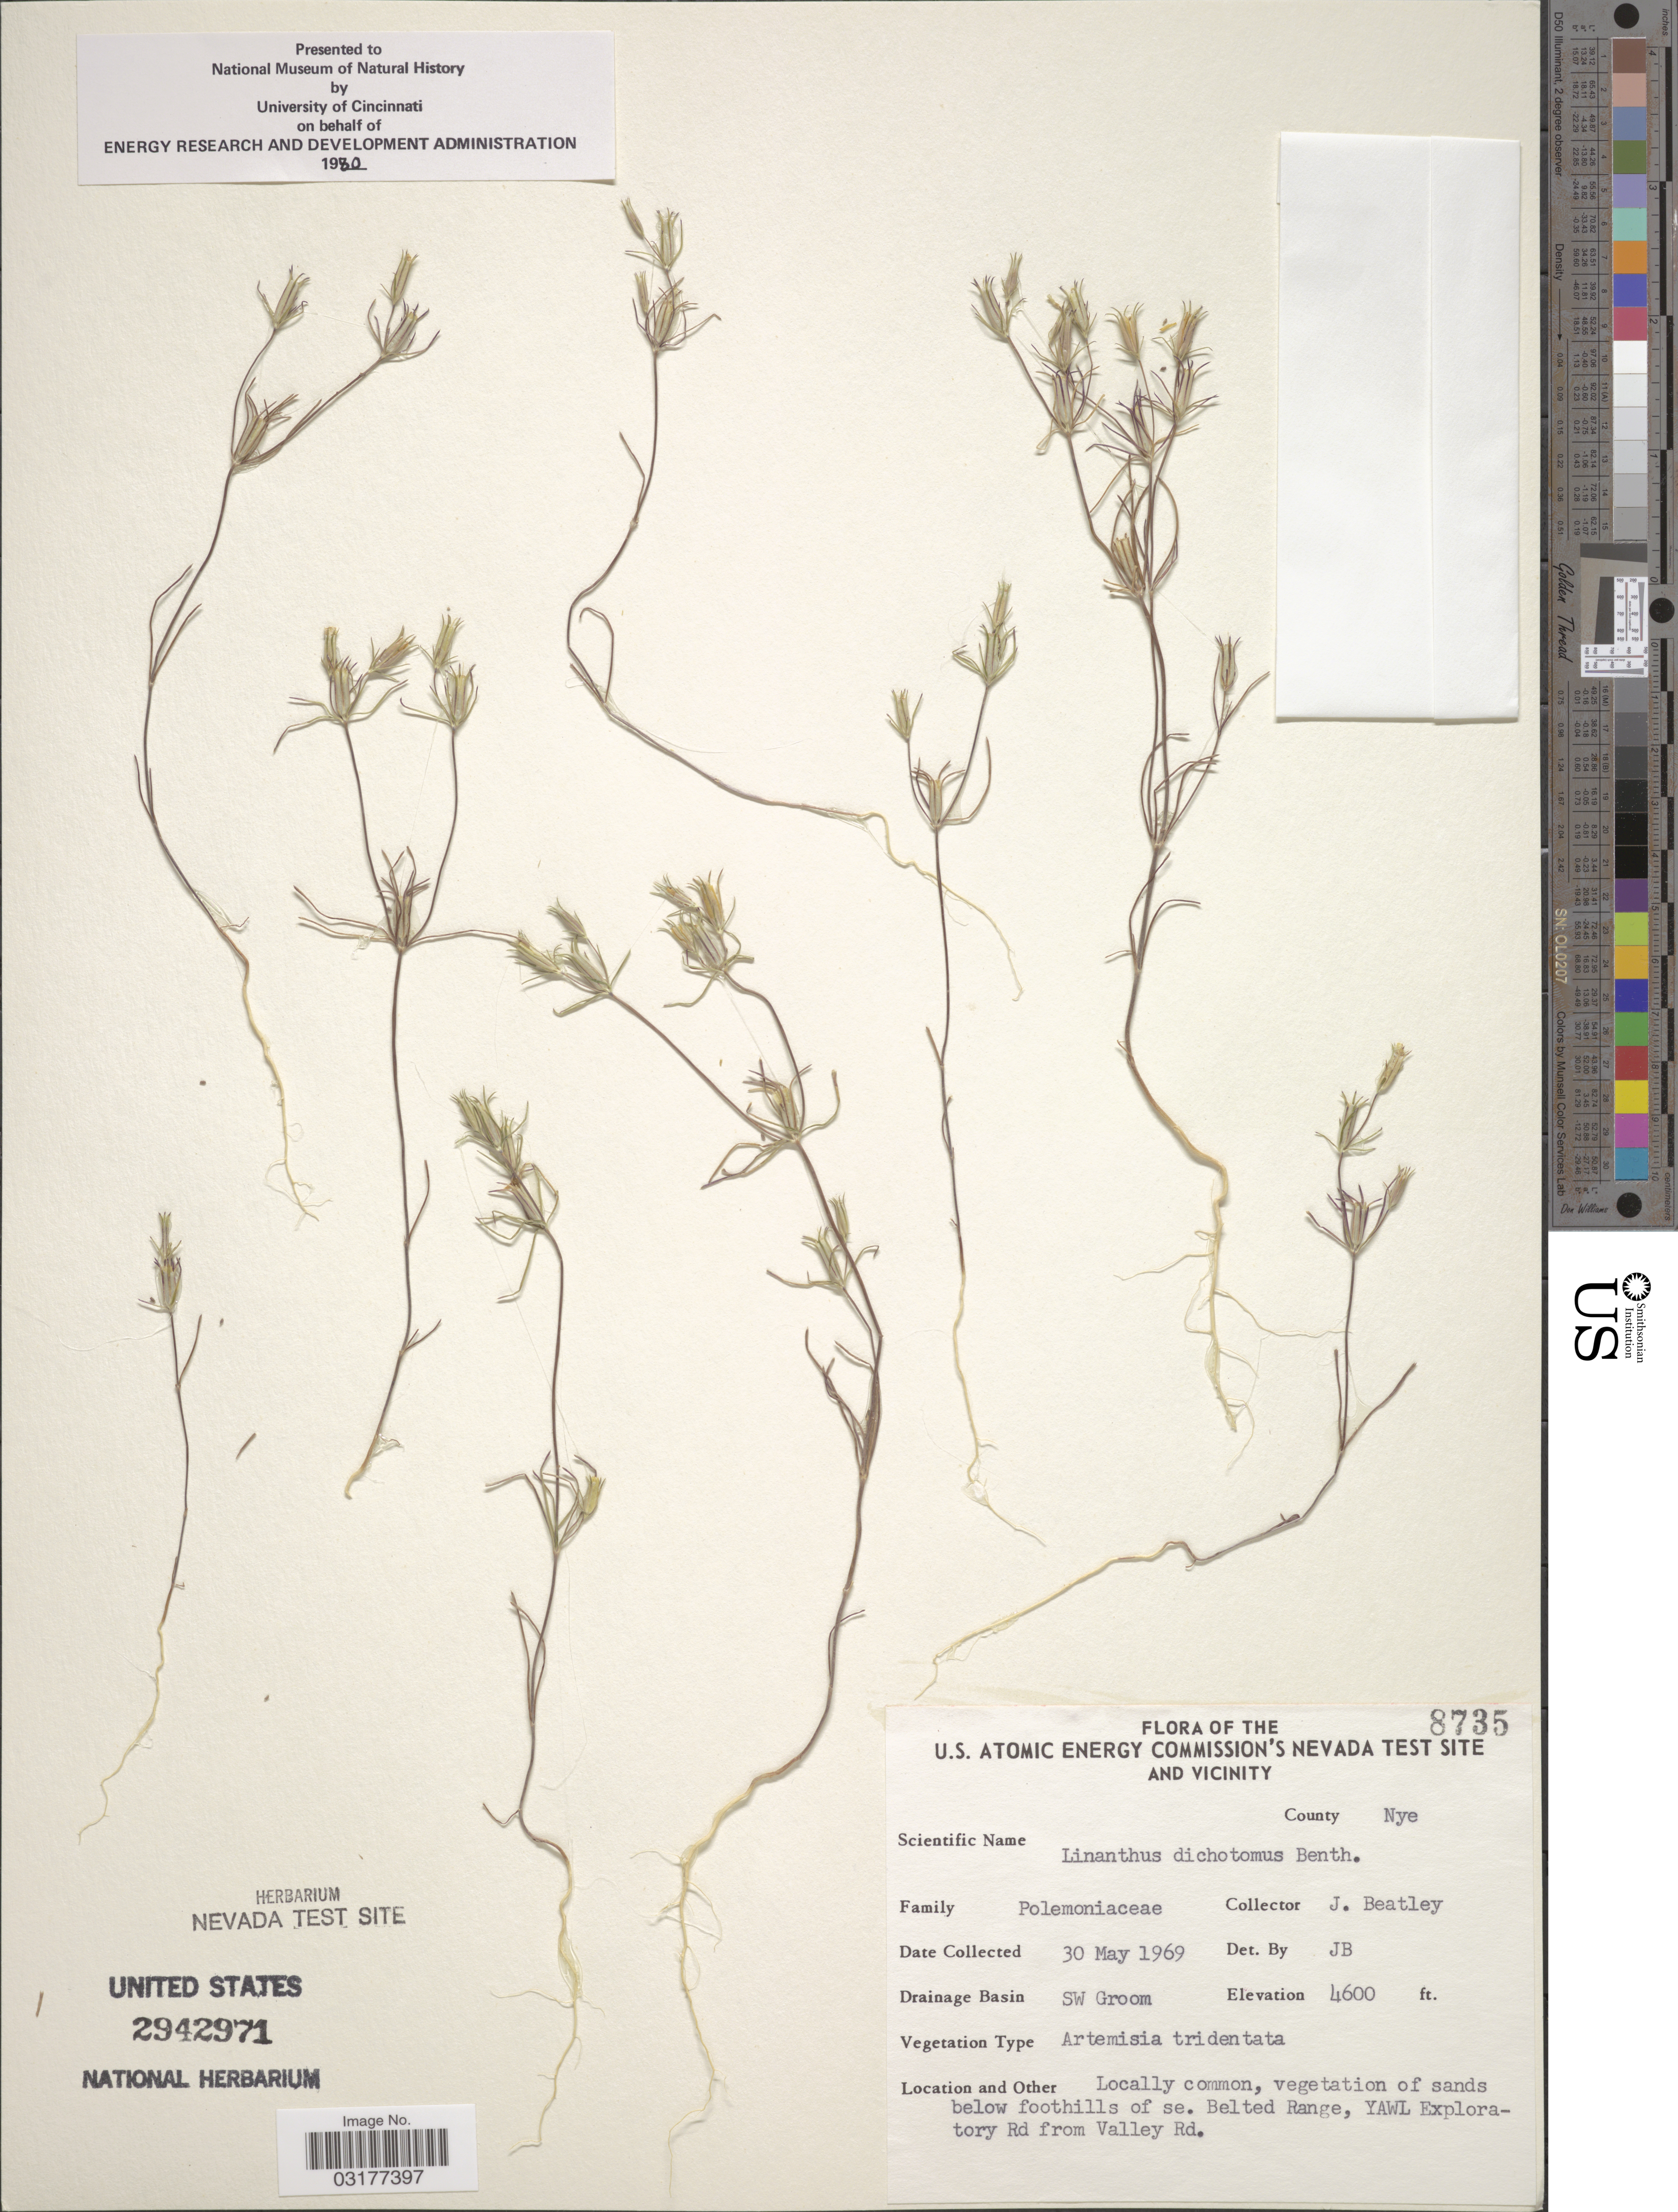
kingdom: Plantae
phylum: Tracheophyta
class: Magnoliopsida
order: Ericales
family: Polemoniaceae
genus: Linanthus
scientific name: Linanthus dichotomus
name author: Benth.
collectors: J. C. Beatley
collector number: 8735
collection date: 1969-05-30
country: United States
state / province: Nevada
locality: The U.S. Atomic Energy Commission's Nevada Test Site and Vicinity. County Nye. Drainage Basin SW Groom, below foothills of se. Belted Range, YAWL Exploratory Rd from Valley Rd.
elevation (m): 1402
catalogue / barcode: US 2942971